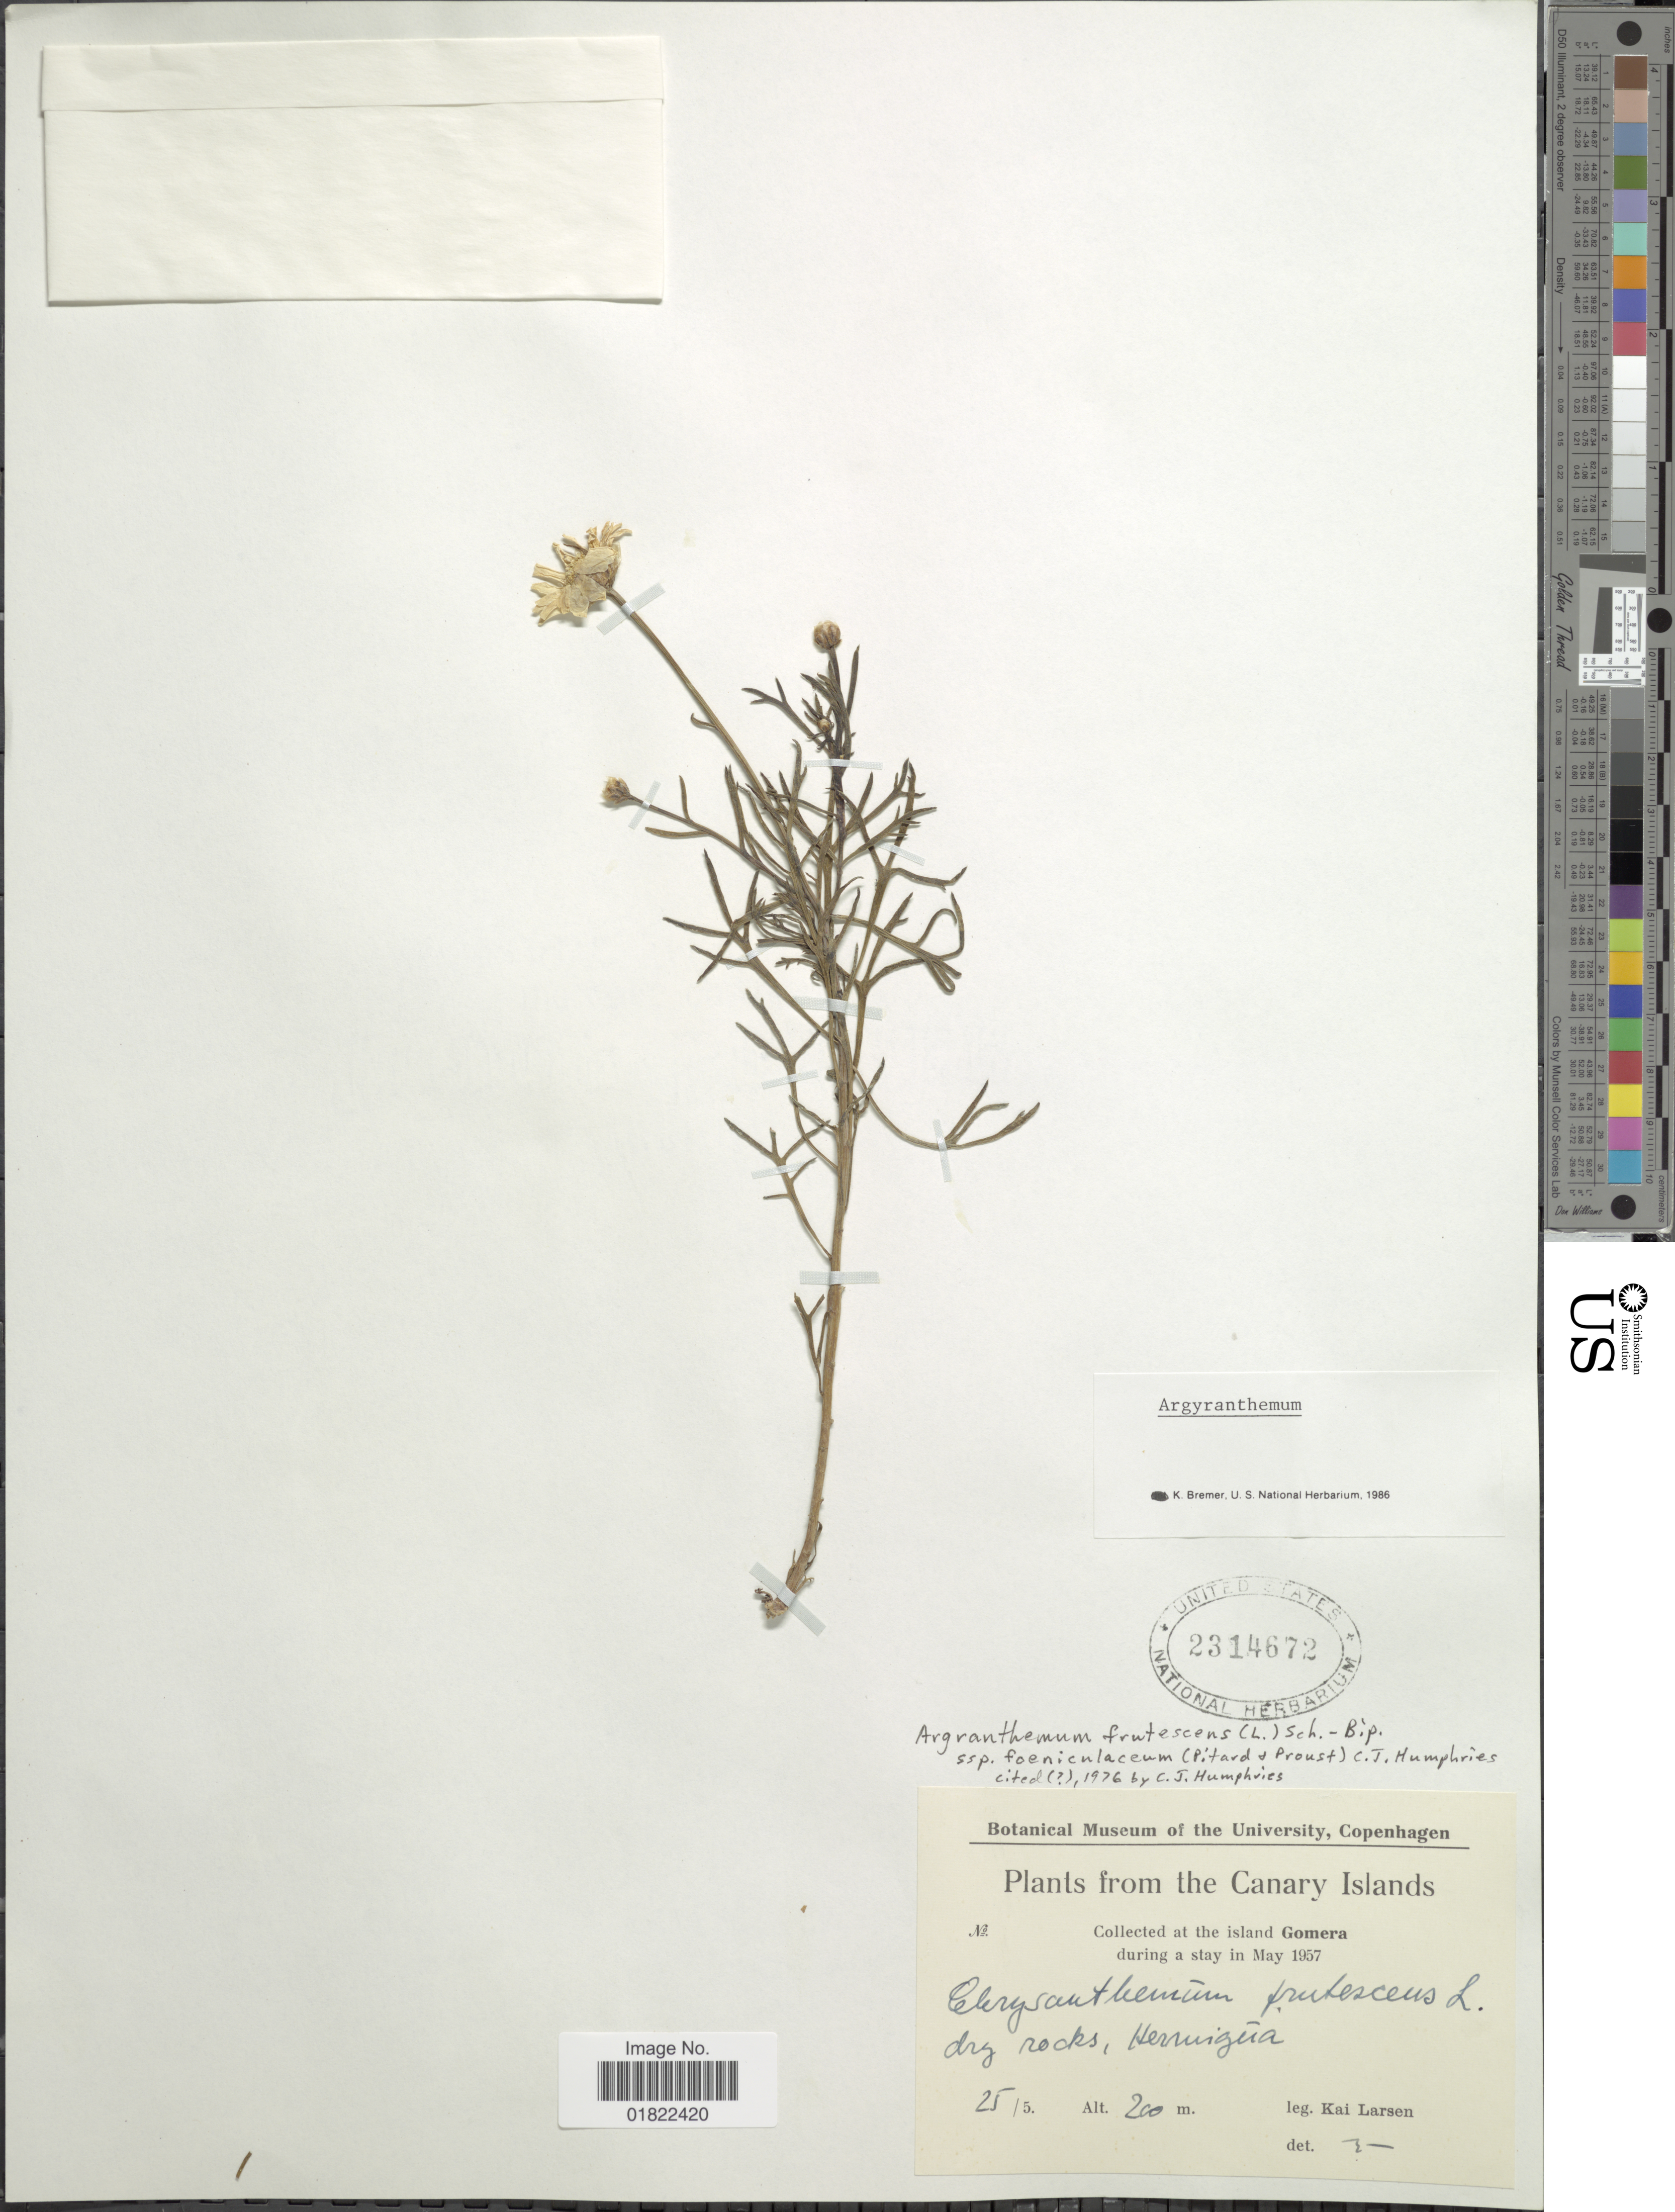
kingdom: Plantae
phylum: Tracheophyta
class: Magnoliopsida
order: Asterales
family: Asteraceae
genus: Argyranthemum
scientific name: Argyranthemum foeniculaceum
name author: (Willd.) Steud.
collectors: K. Larsen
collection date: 1957-05-25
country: Spain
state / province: Canarias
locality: The Canary Islands, at the island Gomera, dry rocks, Hermigua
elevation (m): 200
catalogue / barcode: US 2314672